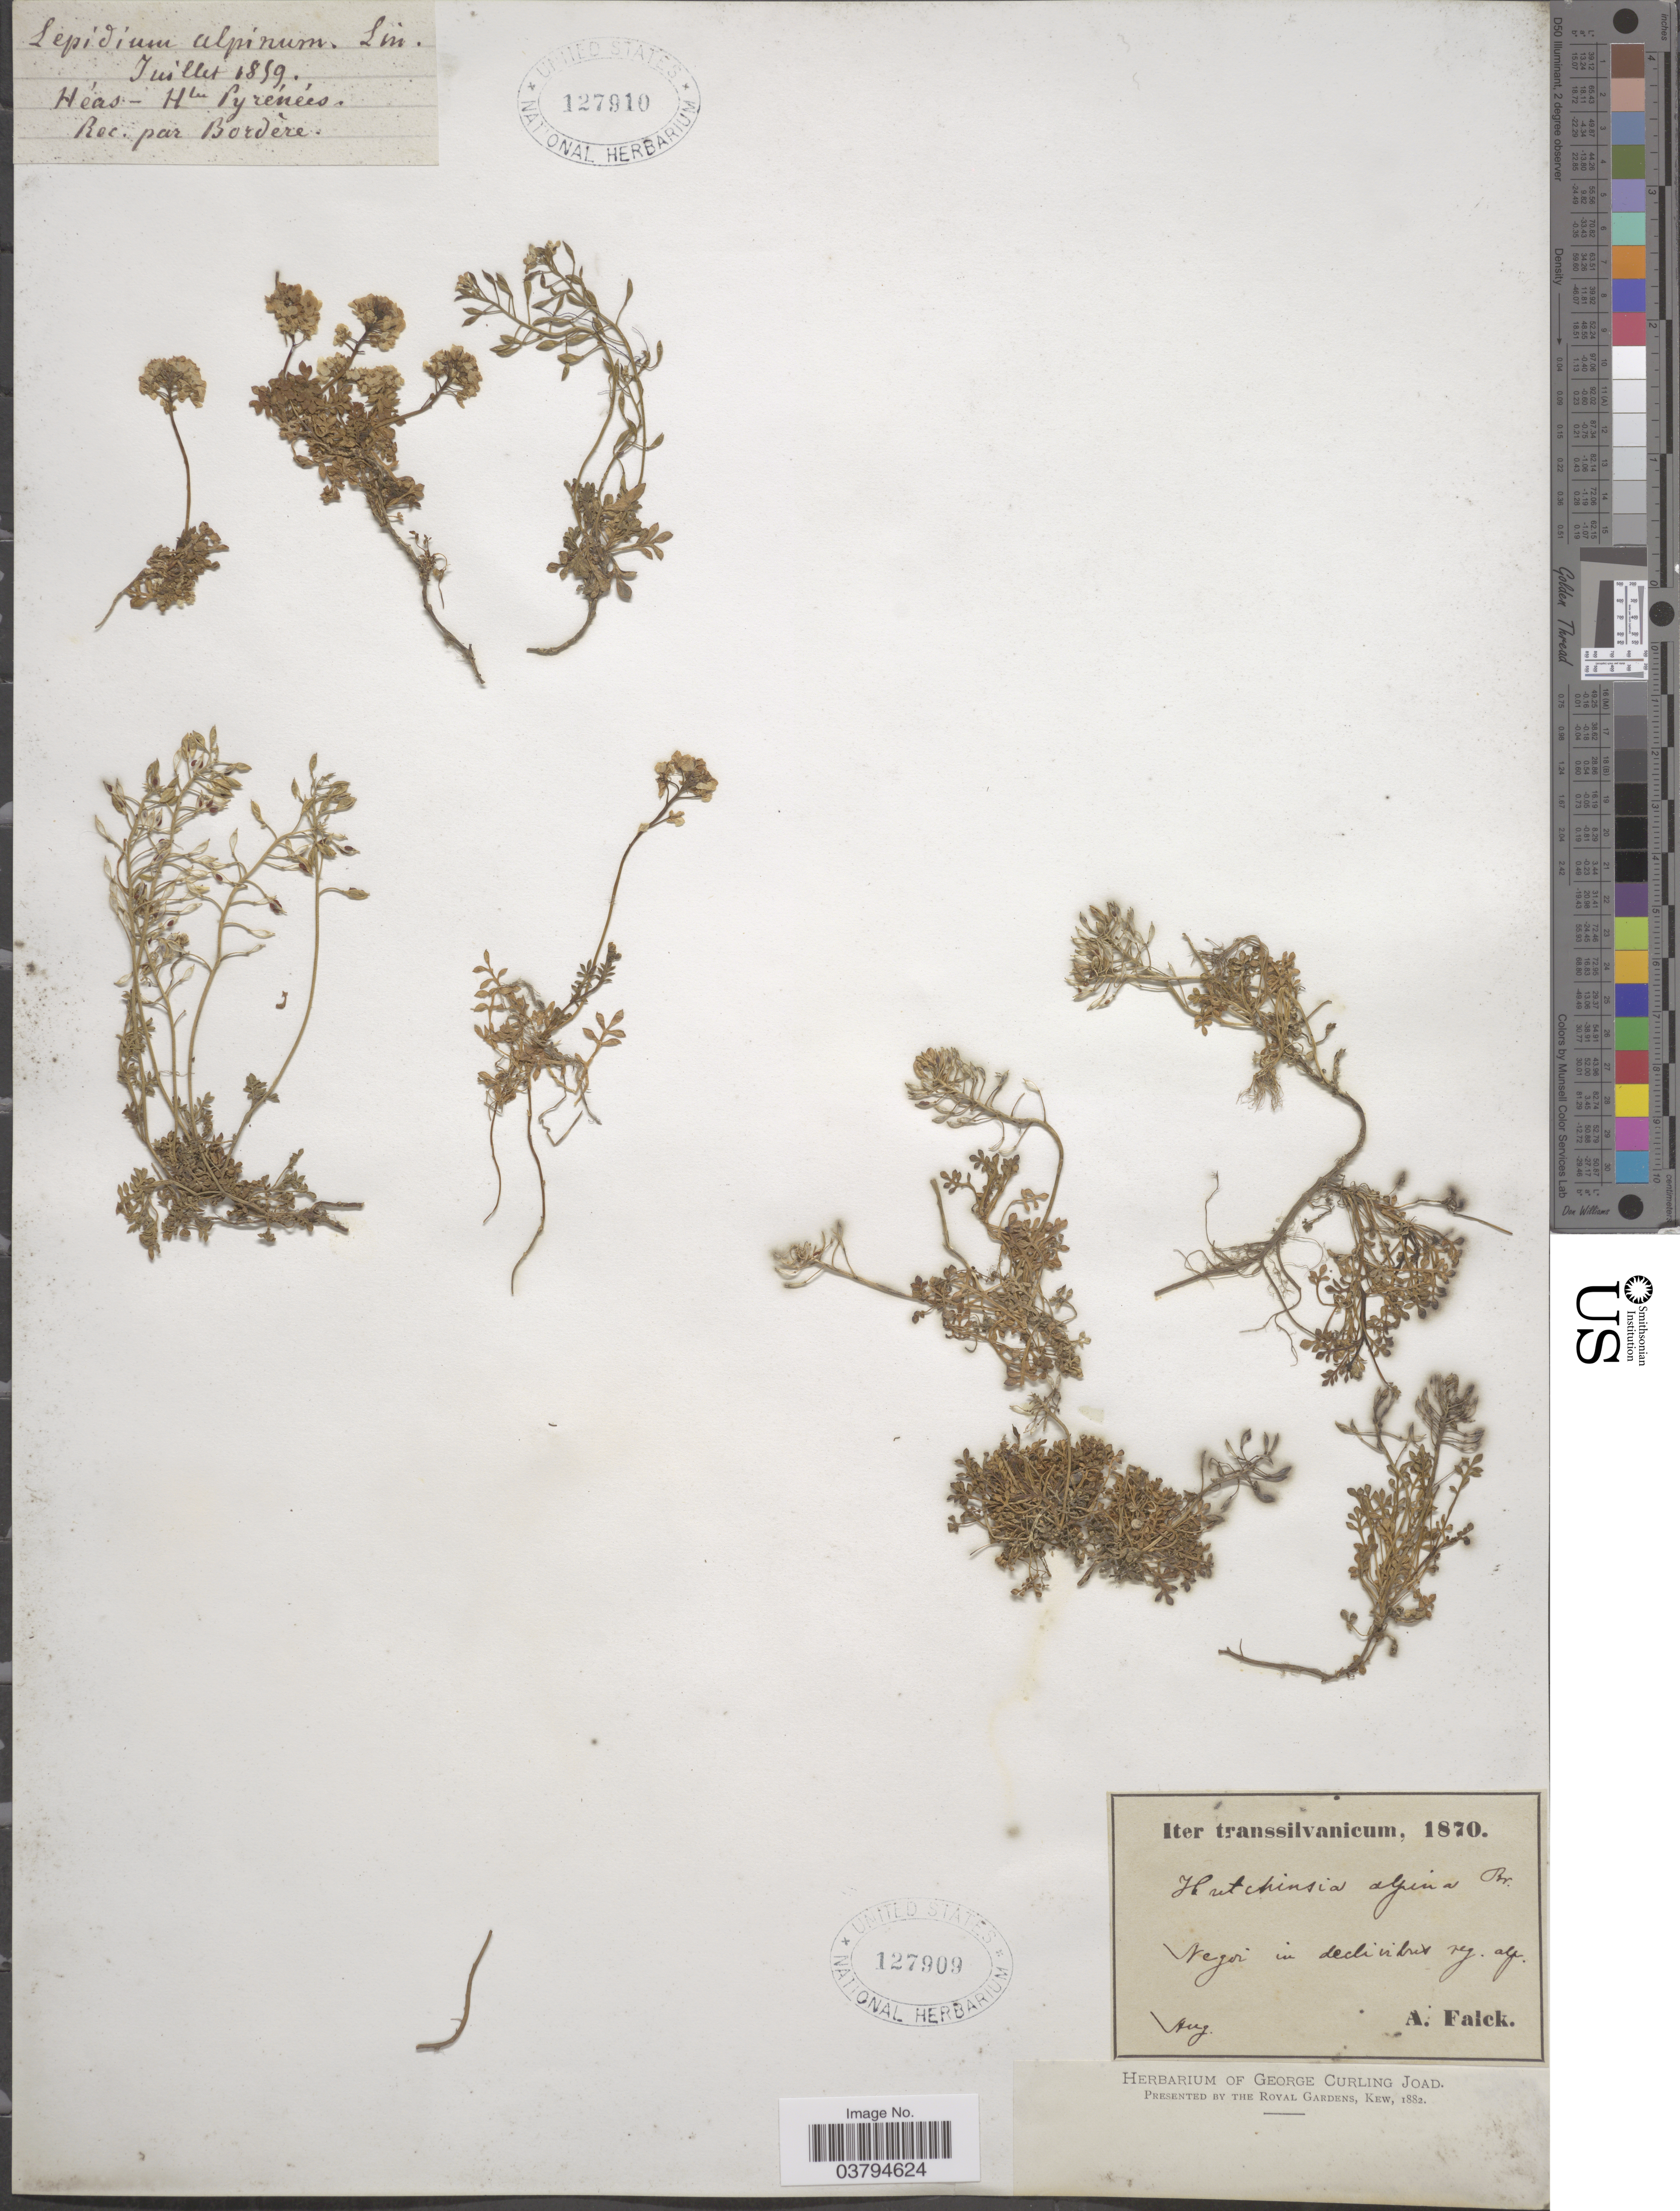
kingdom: Plantae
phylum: Tracheophyta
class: Magnoliopsida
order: Brassicales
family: Brassicaceae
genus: Hutchinsia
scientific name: Hutchinsia alpina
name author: W.T. Aiton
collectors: -. Bordere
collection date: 1859-07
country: France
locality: Héas - Hte Pyrénées.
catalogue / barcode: US 127910